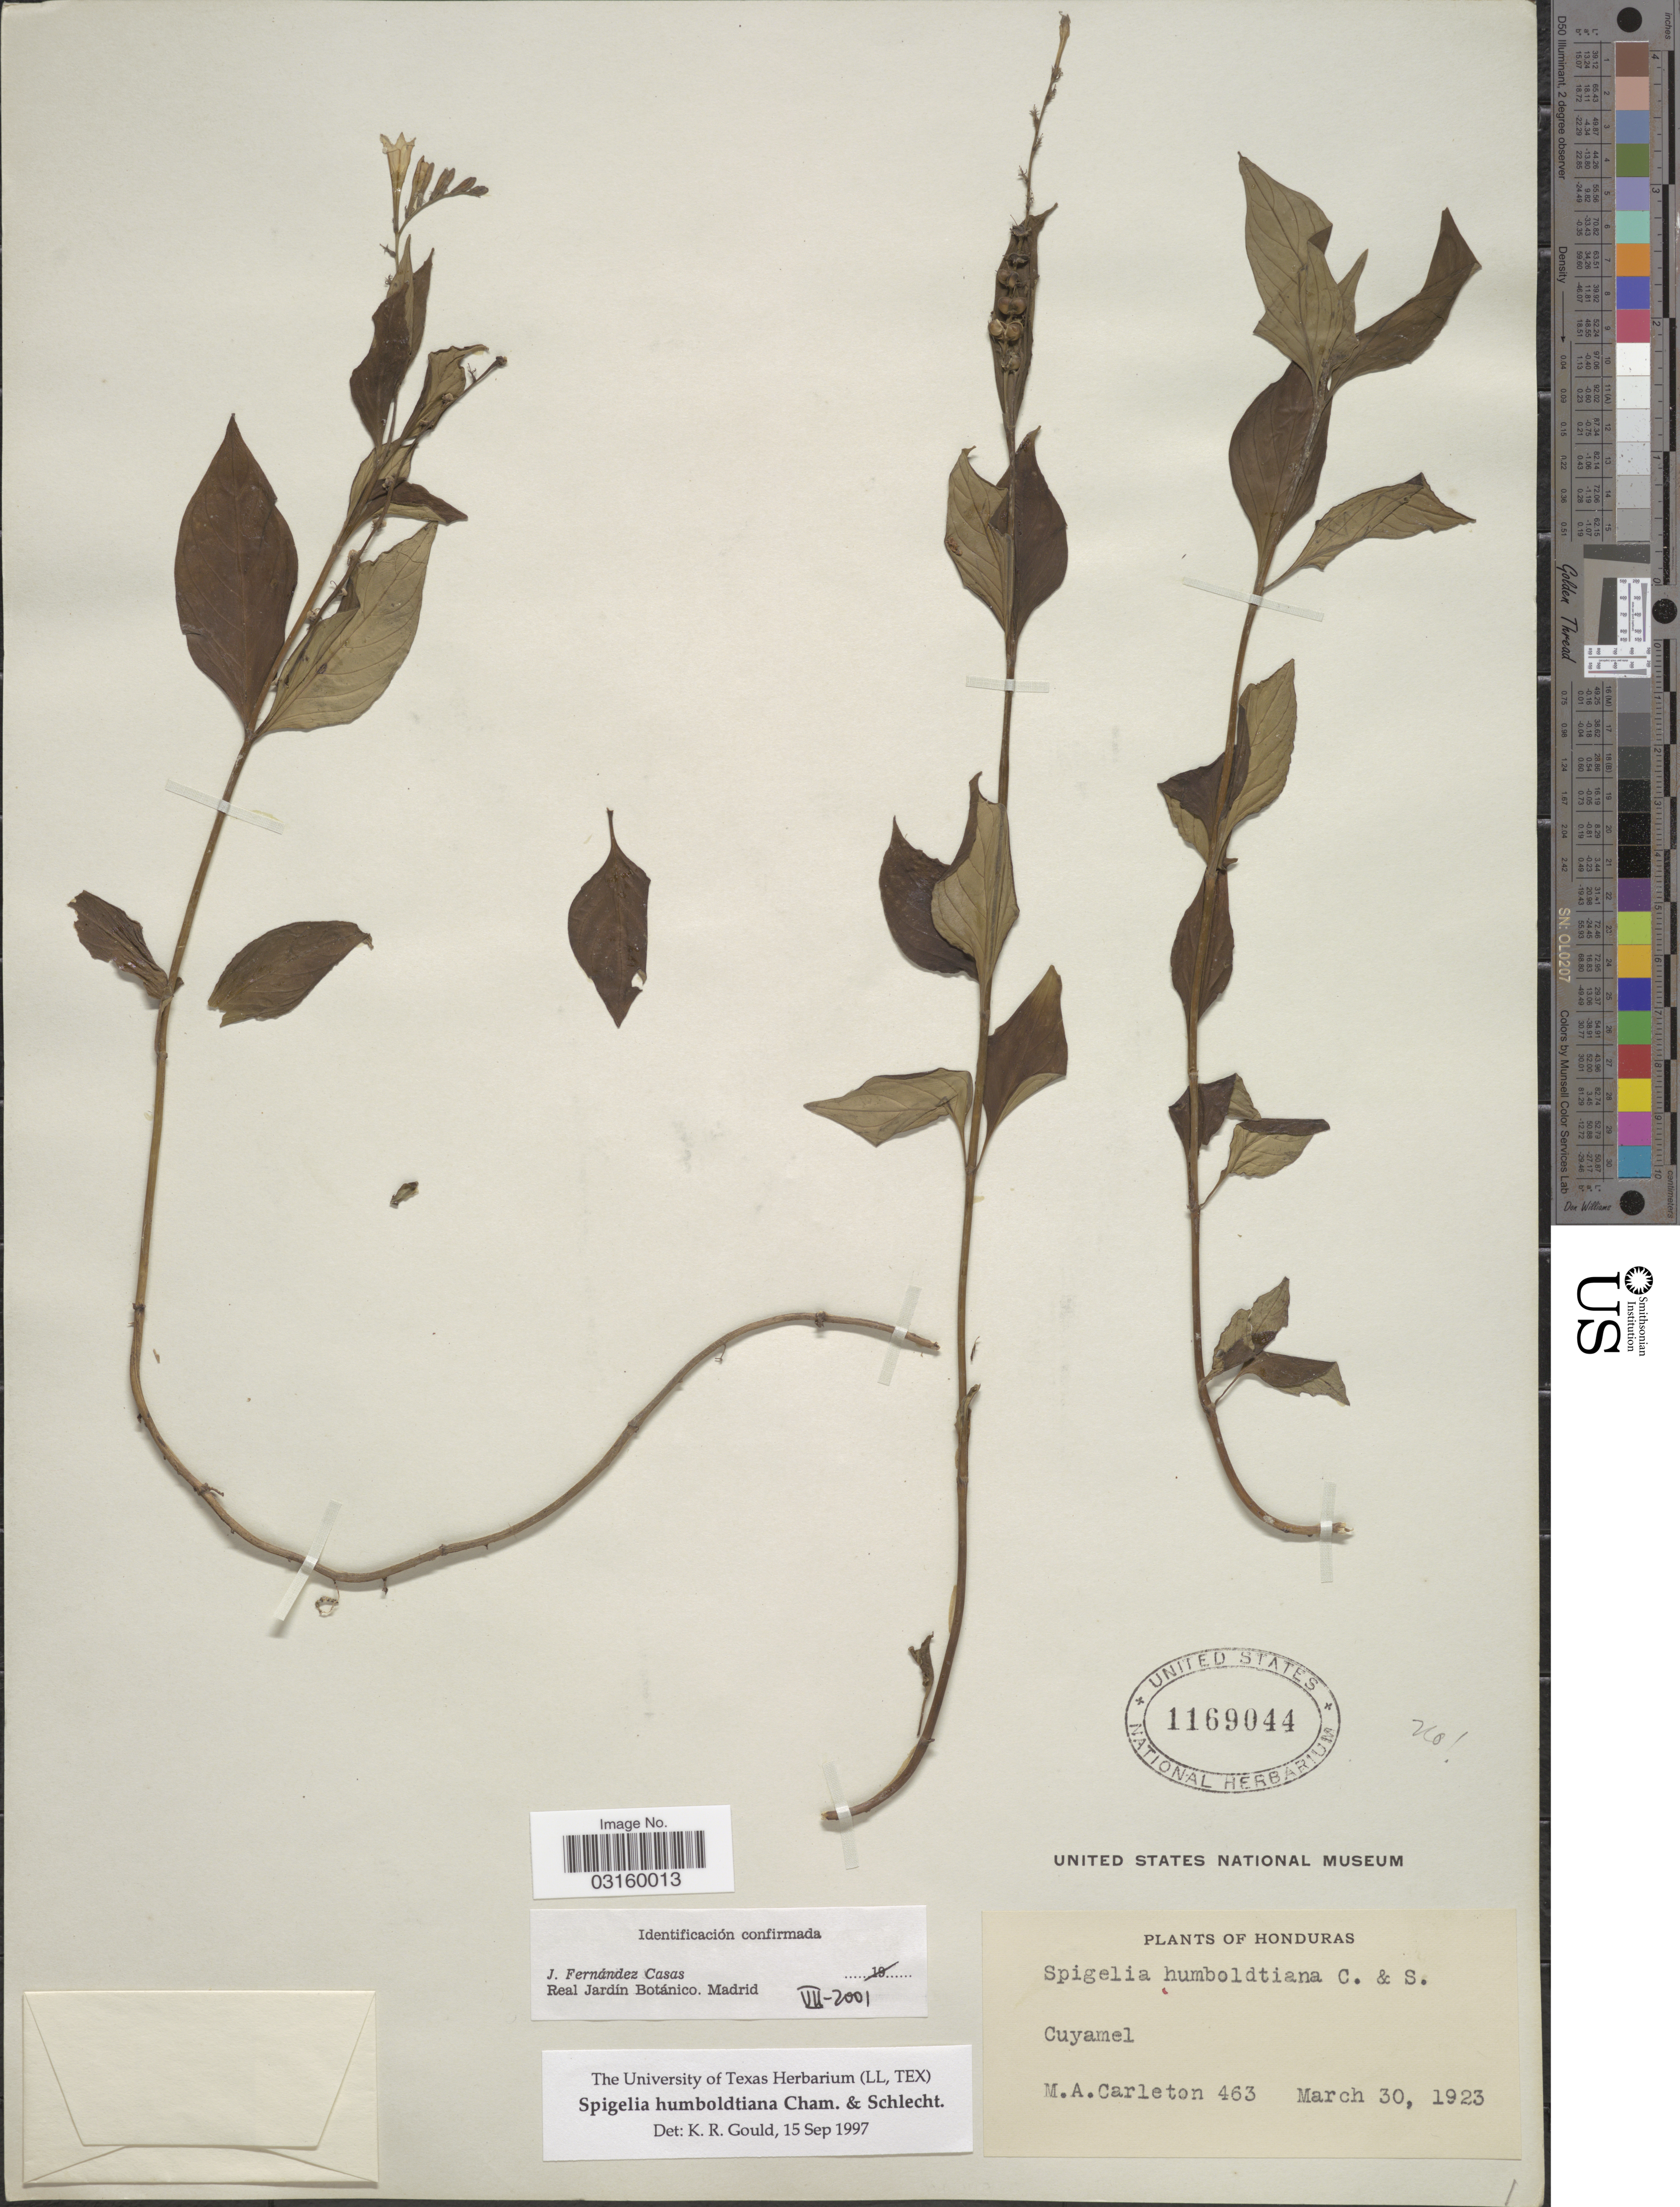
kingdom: Plantae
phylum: Tracheophyta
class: Magnoliopsida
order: Gentianales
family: Loganiaceae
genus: Spigelia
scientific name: Spigelia humboldtiana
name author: Cham. & Schltdl.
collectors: M. A. Carleton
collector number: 463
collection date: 1923-03-30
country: Honduras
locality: Cuyamel.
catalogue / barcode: US 1169044